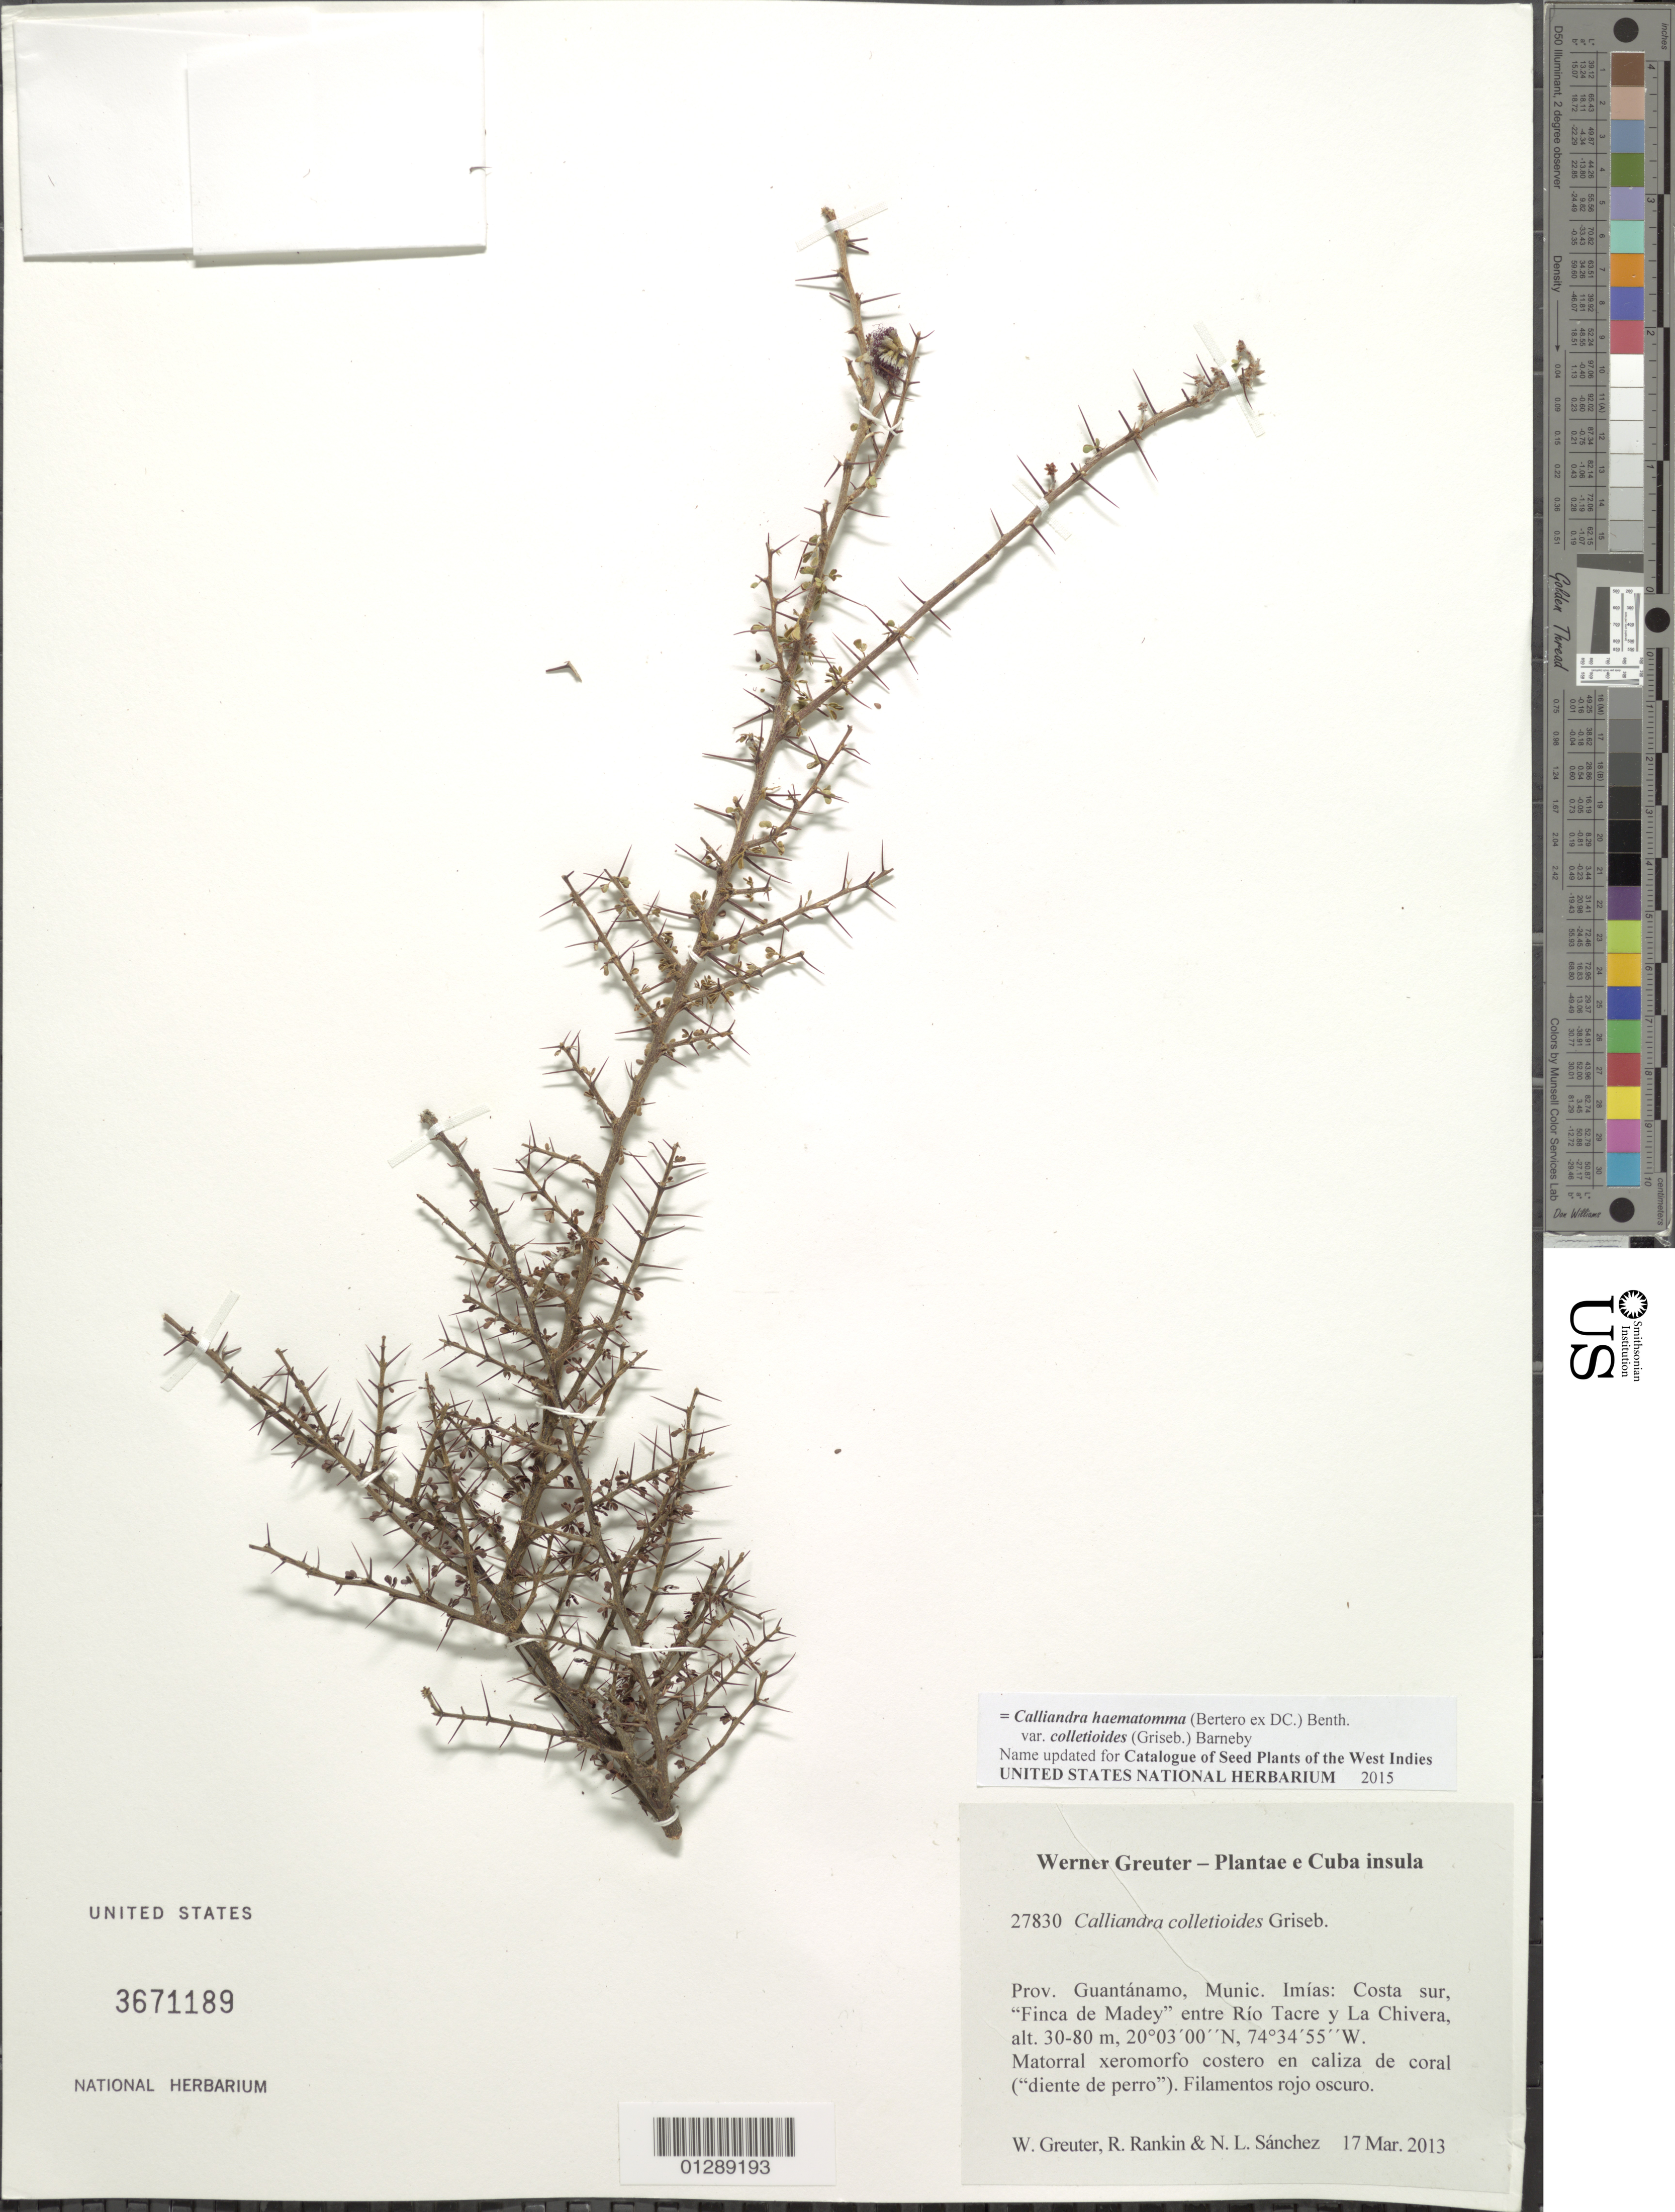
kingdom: Plantae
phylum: Tracheophyta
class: Magnoliopsida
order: Fabales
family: Fabaceae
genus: Calliandra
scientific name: Calliandra haematomma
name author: (Bertero ex DC.) Benth.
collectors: W. R. Greuter, R. Rankin Rodriguez & N. Sanchez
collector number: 27830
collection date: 2013-03-17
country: Cuba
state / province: Guantanamo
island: Cuba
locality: Munic. Imías: Costa sur "Finca de Madey" entre Río Tacre y La Chivera.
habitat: Matorral xeromorfo costero en caliza de coral ("diente de perro").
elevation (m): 30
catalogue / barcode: US 3671189